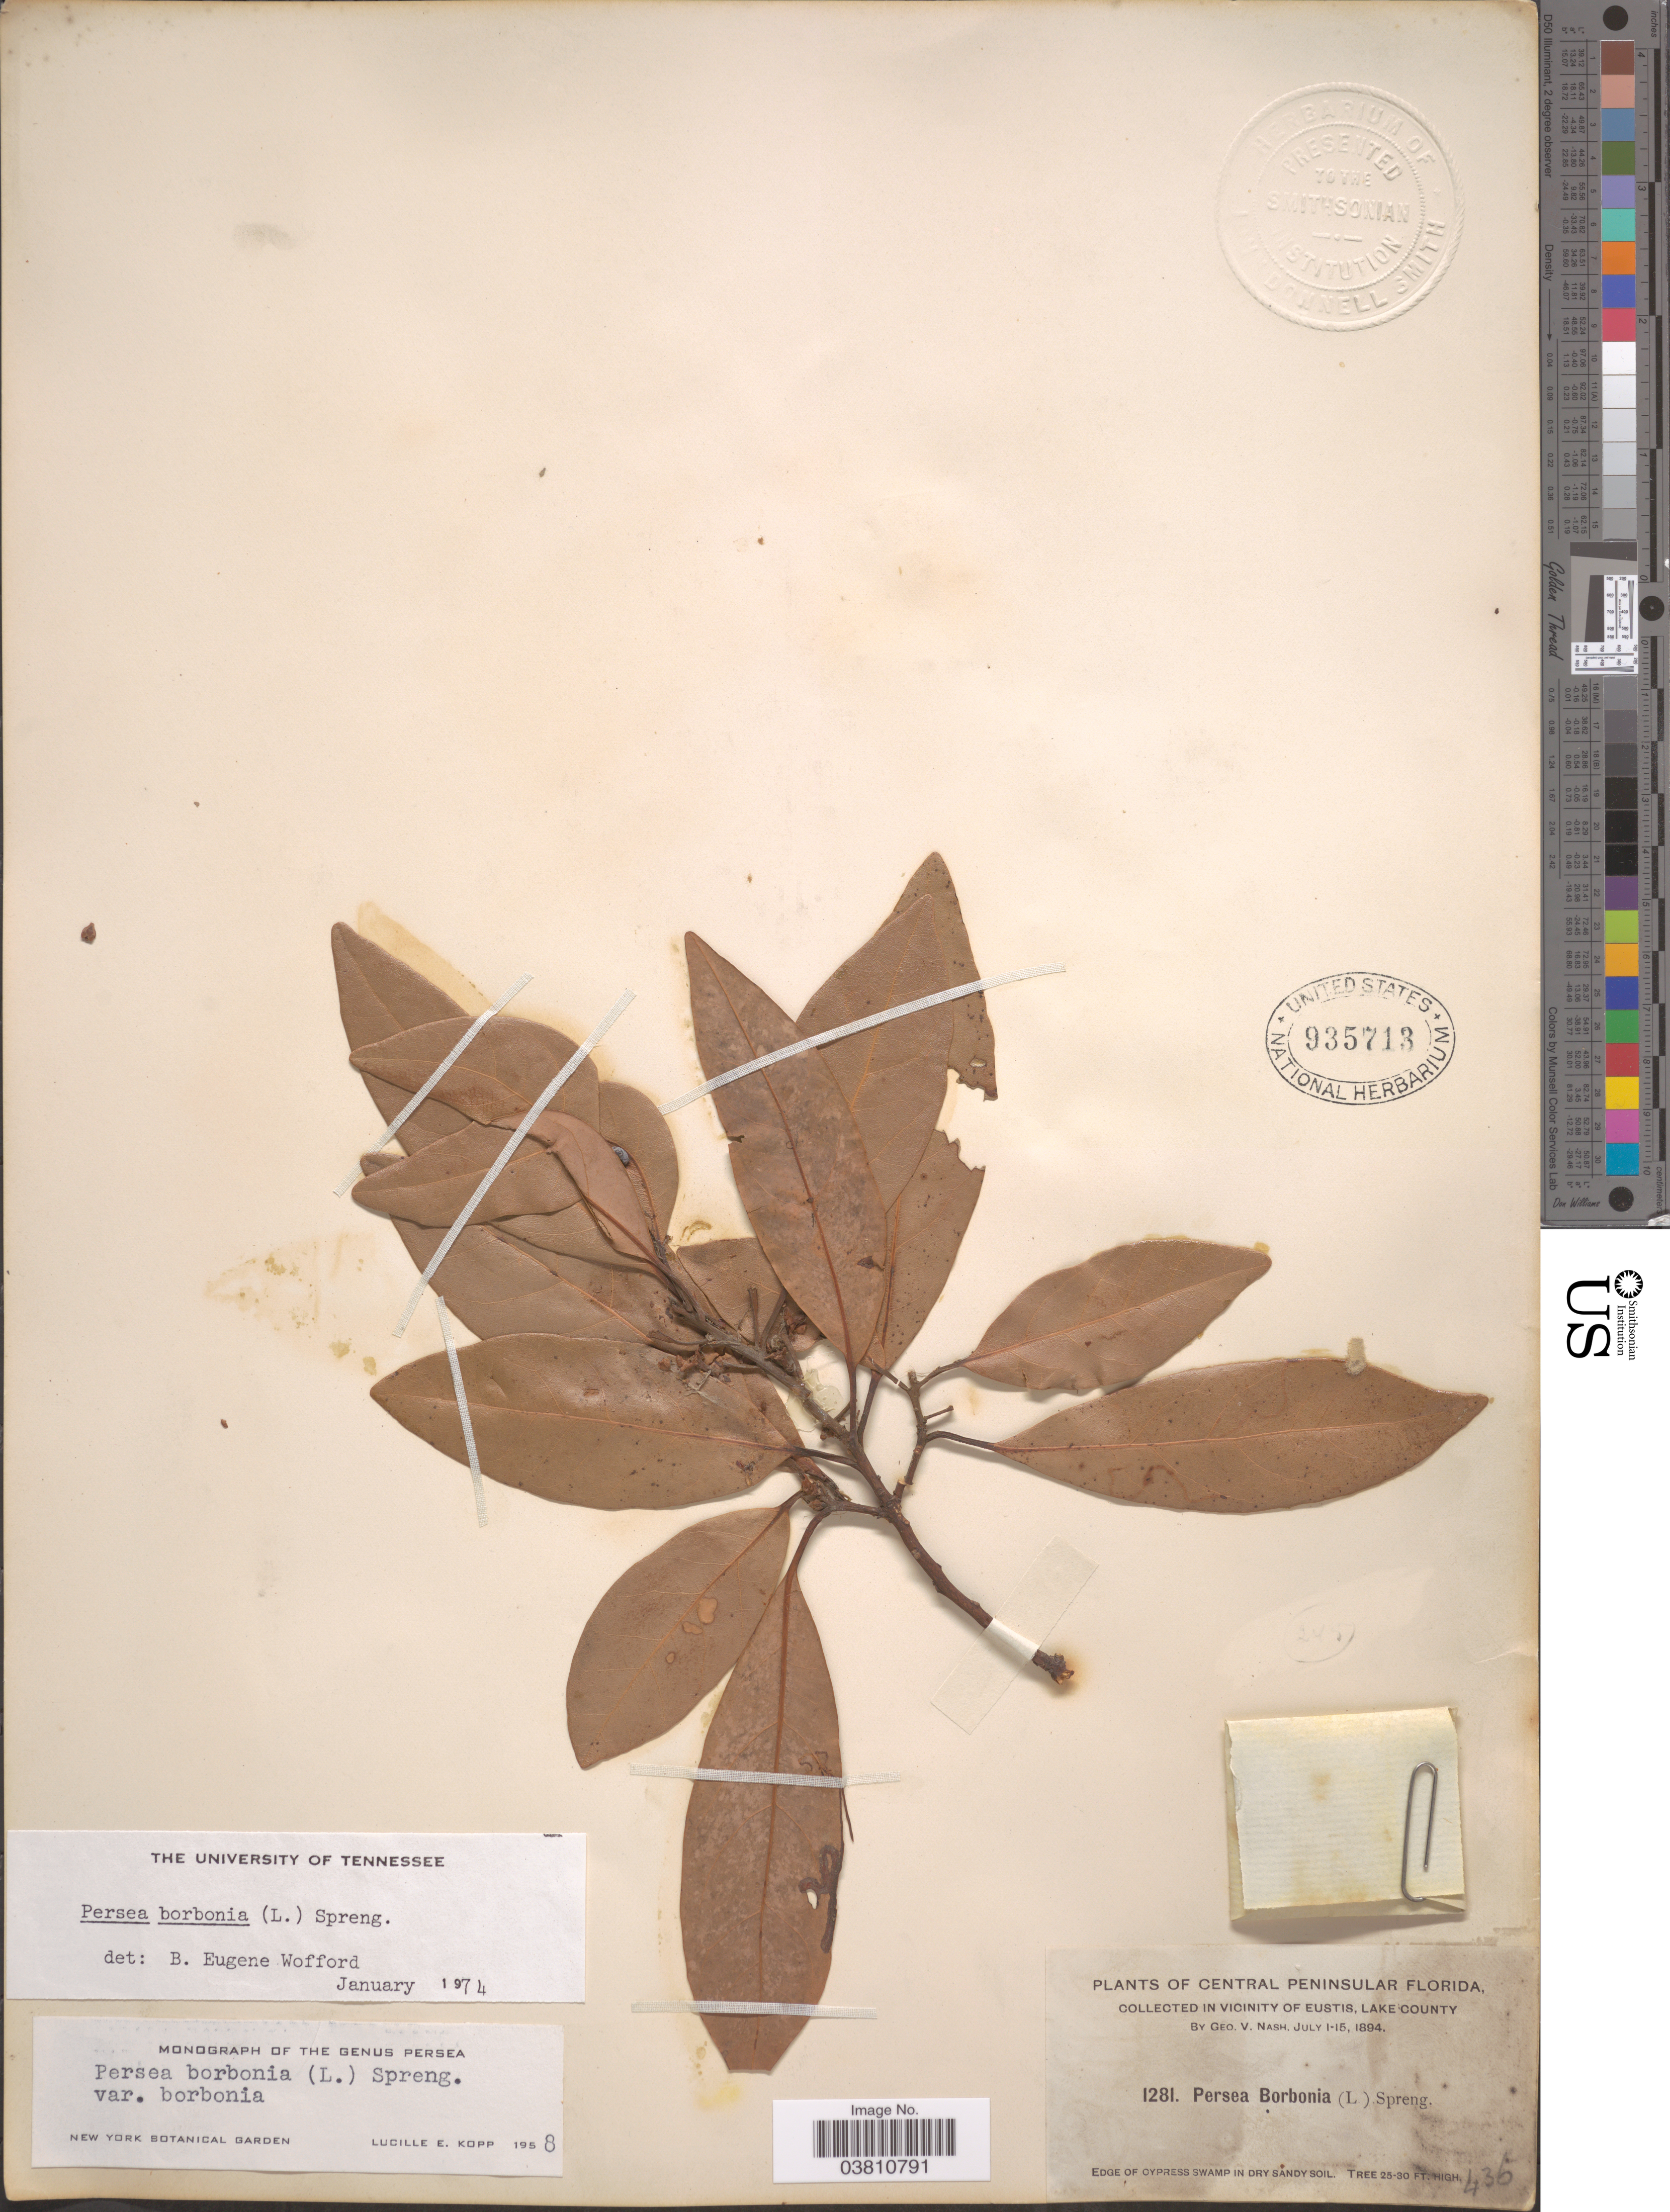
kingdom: Plantae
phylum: Tracheophyta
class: Magnoliopsida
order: Laurales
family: Lauraceae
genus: Persea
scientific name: Persea borbonia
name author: (L.) Spreng.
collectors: G. V. Nash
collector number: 1281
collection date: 1894-07-01/1894-07-15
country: United States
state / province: Florida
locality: Central Peninsular Florida. In vicinity of Eustis, Lake County.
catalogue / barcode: US 935713